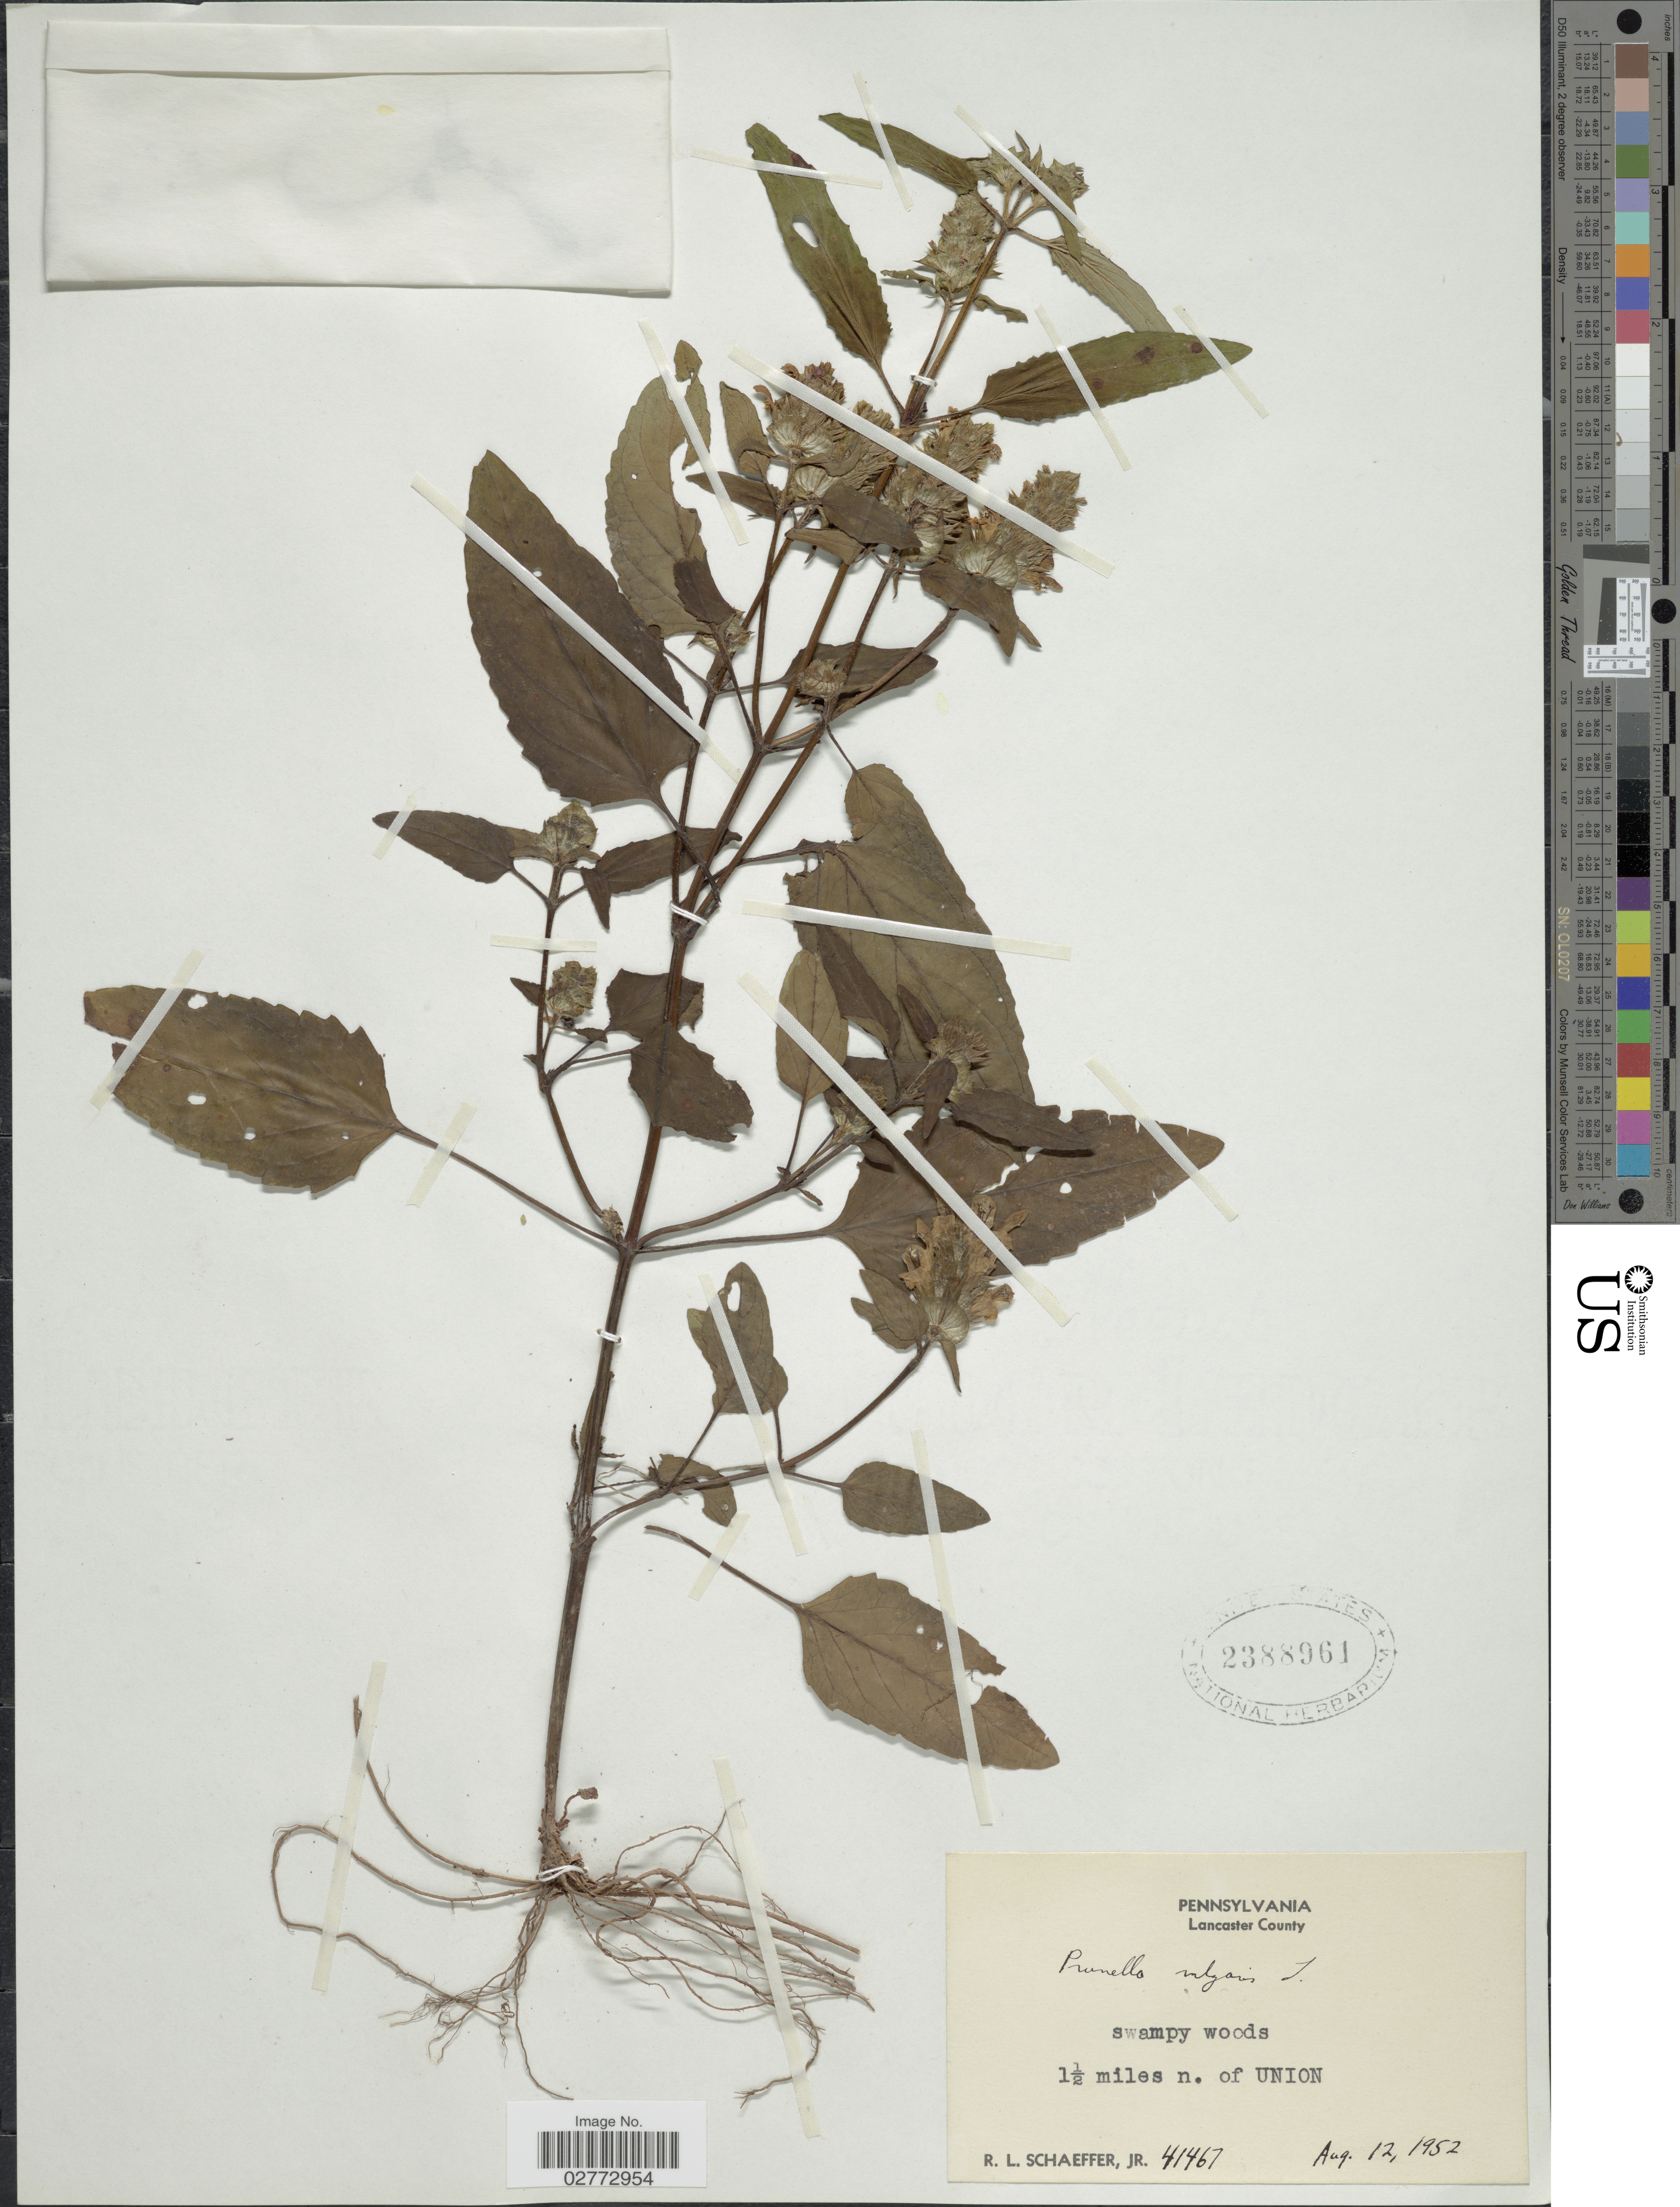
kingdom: Plantae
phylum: Tracheophyta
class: Magnoliopsida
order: Lamiales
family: Lamiaceae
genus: Prunella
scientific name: Prunella vulgaris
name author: L.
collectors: R. L. Schaeffer Jr.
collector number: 41467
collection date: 1952-08-12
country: United States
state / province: Pennsylvania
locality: Lancaster County. 1½ miles n. of Union.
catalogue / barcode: US 2388961